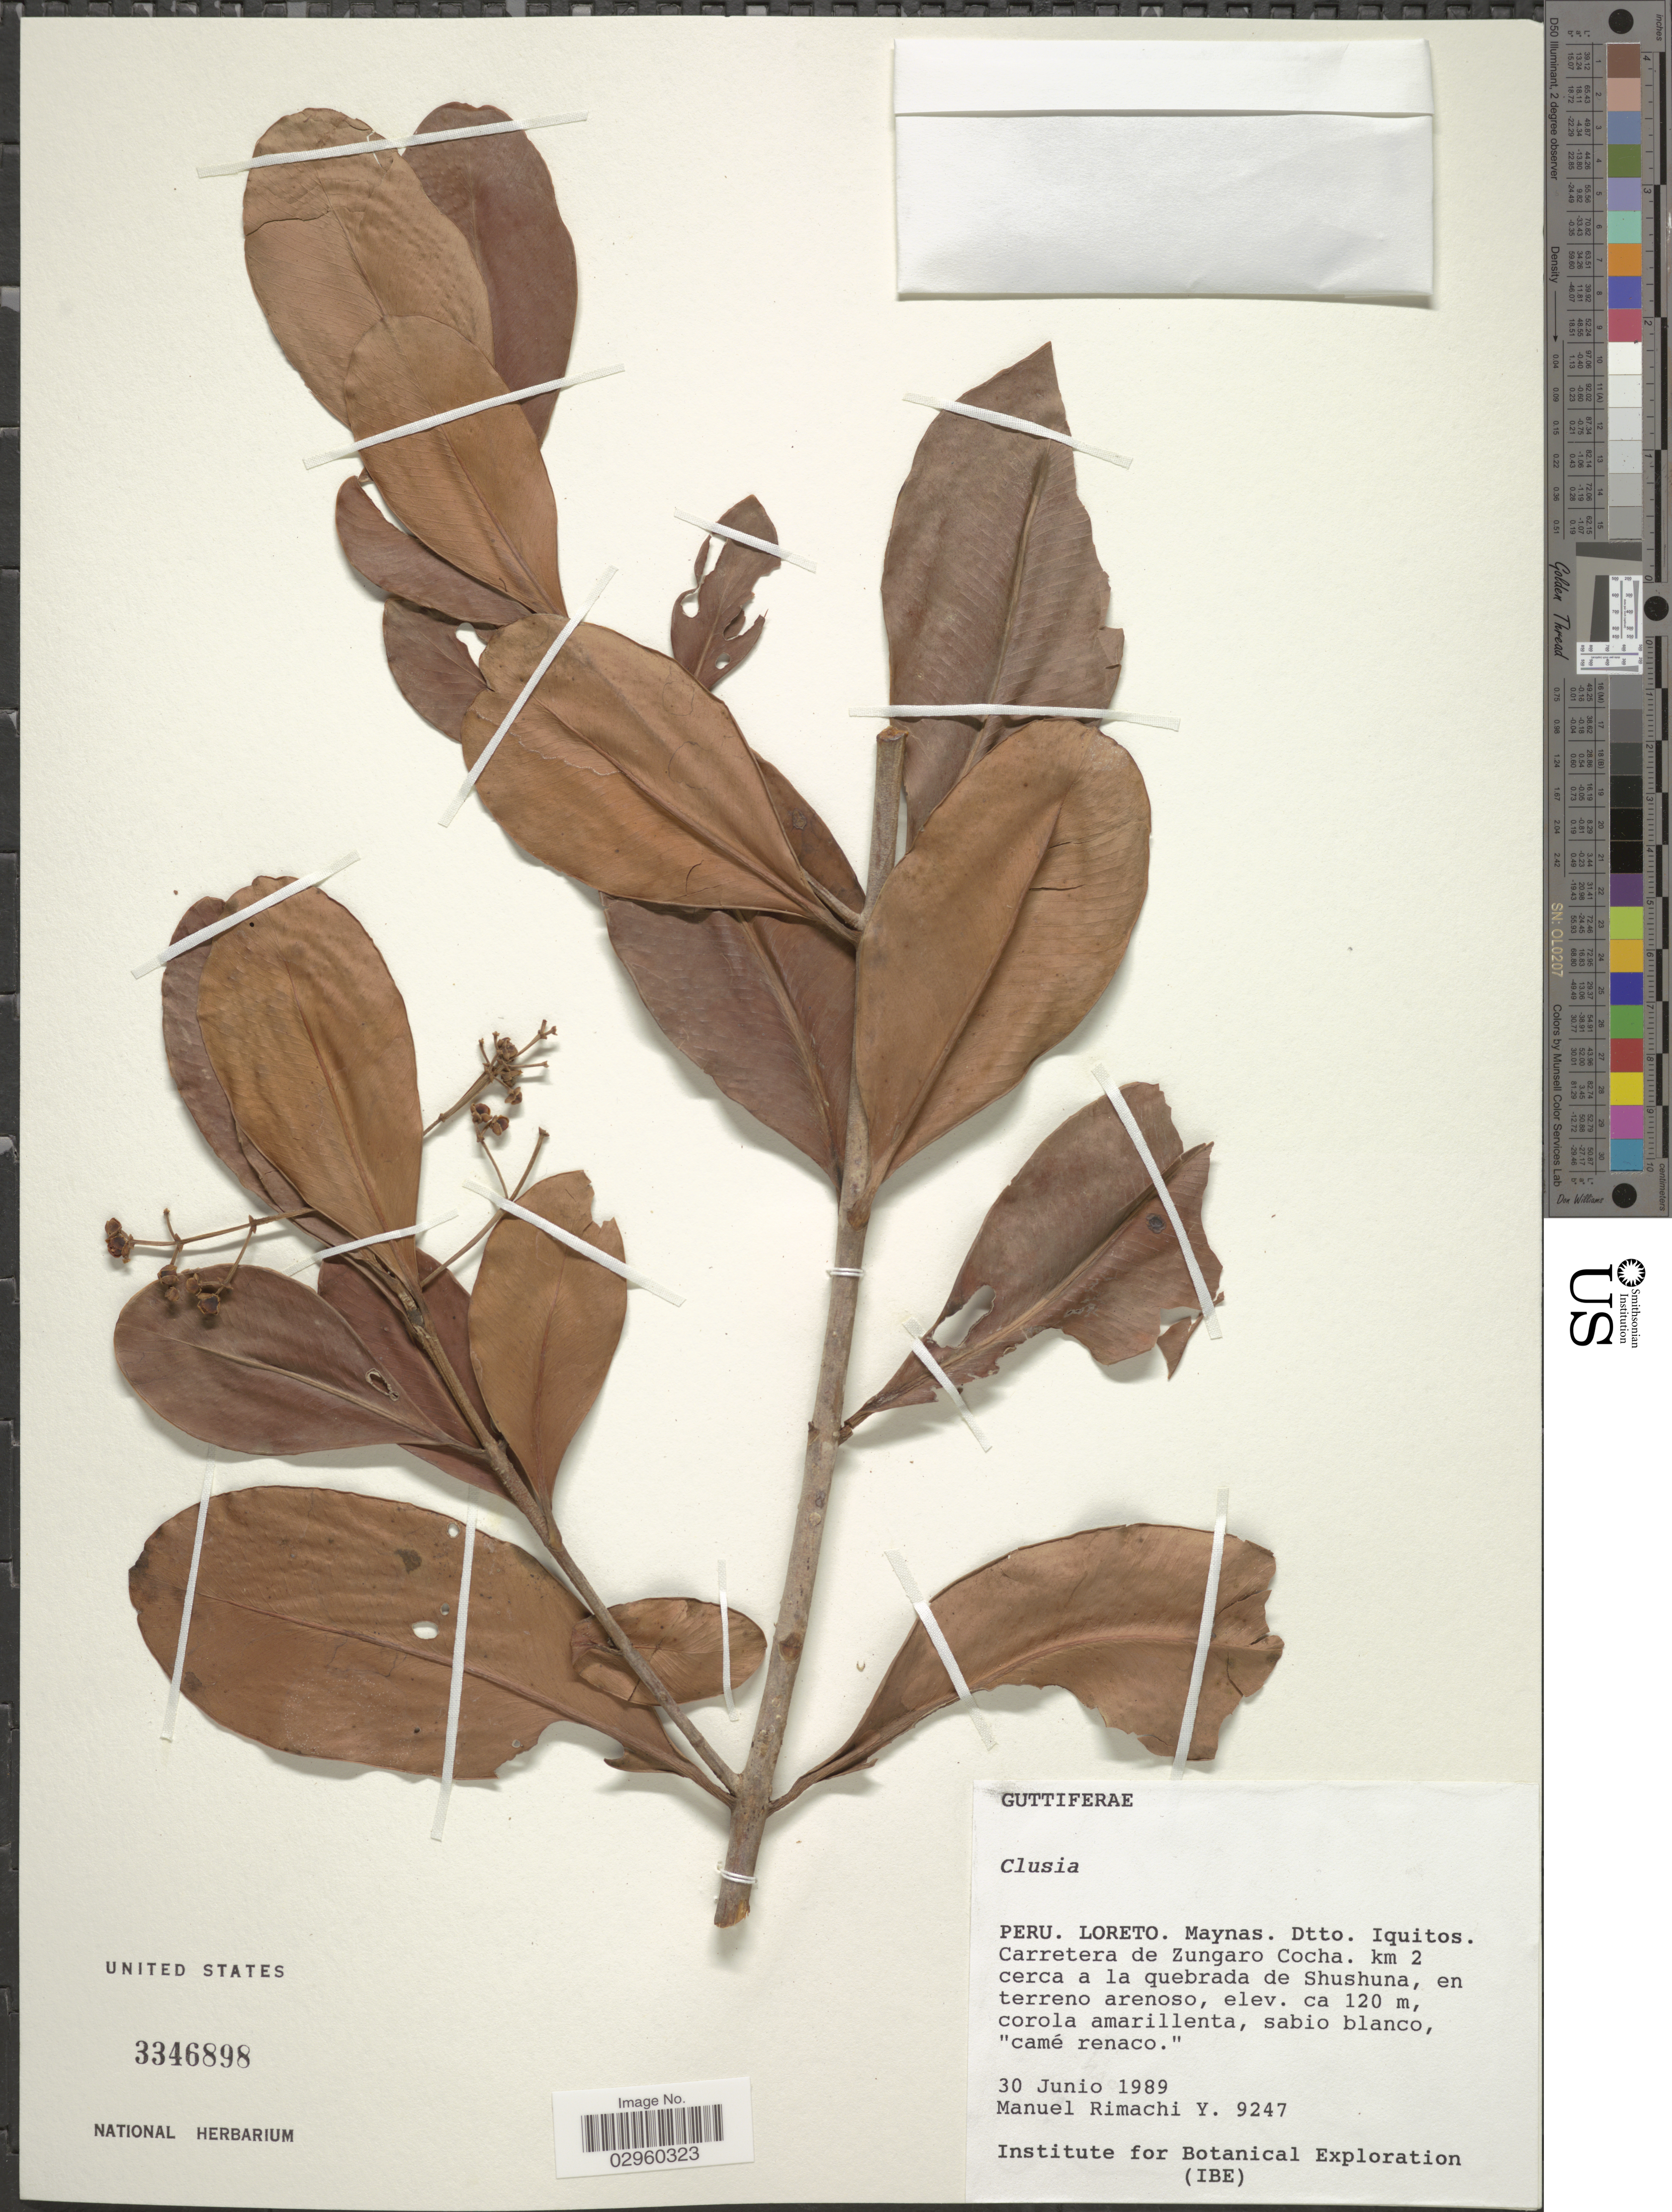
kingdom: Plantae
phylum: Tracheophyta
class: Magnoliopsida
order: Malpighiales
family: Clusiaceae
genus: Clusia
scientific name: Clusia sp.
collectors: M. Rimachi Y.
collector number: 9247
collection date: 1989-06-30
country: Peru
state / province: Loreto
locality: Maynas: Dtto. Iquitos. Carretera de Zungaro Cocha. km 2 cerca a la quebrada de Shushuna, en terreno arenoso.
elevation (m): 120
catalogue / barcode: US 3346898